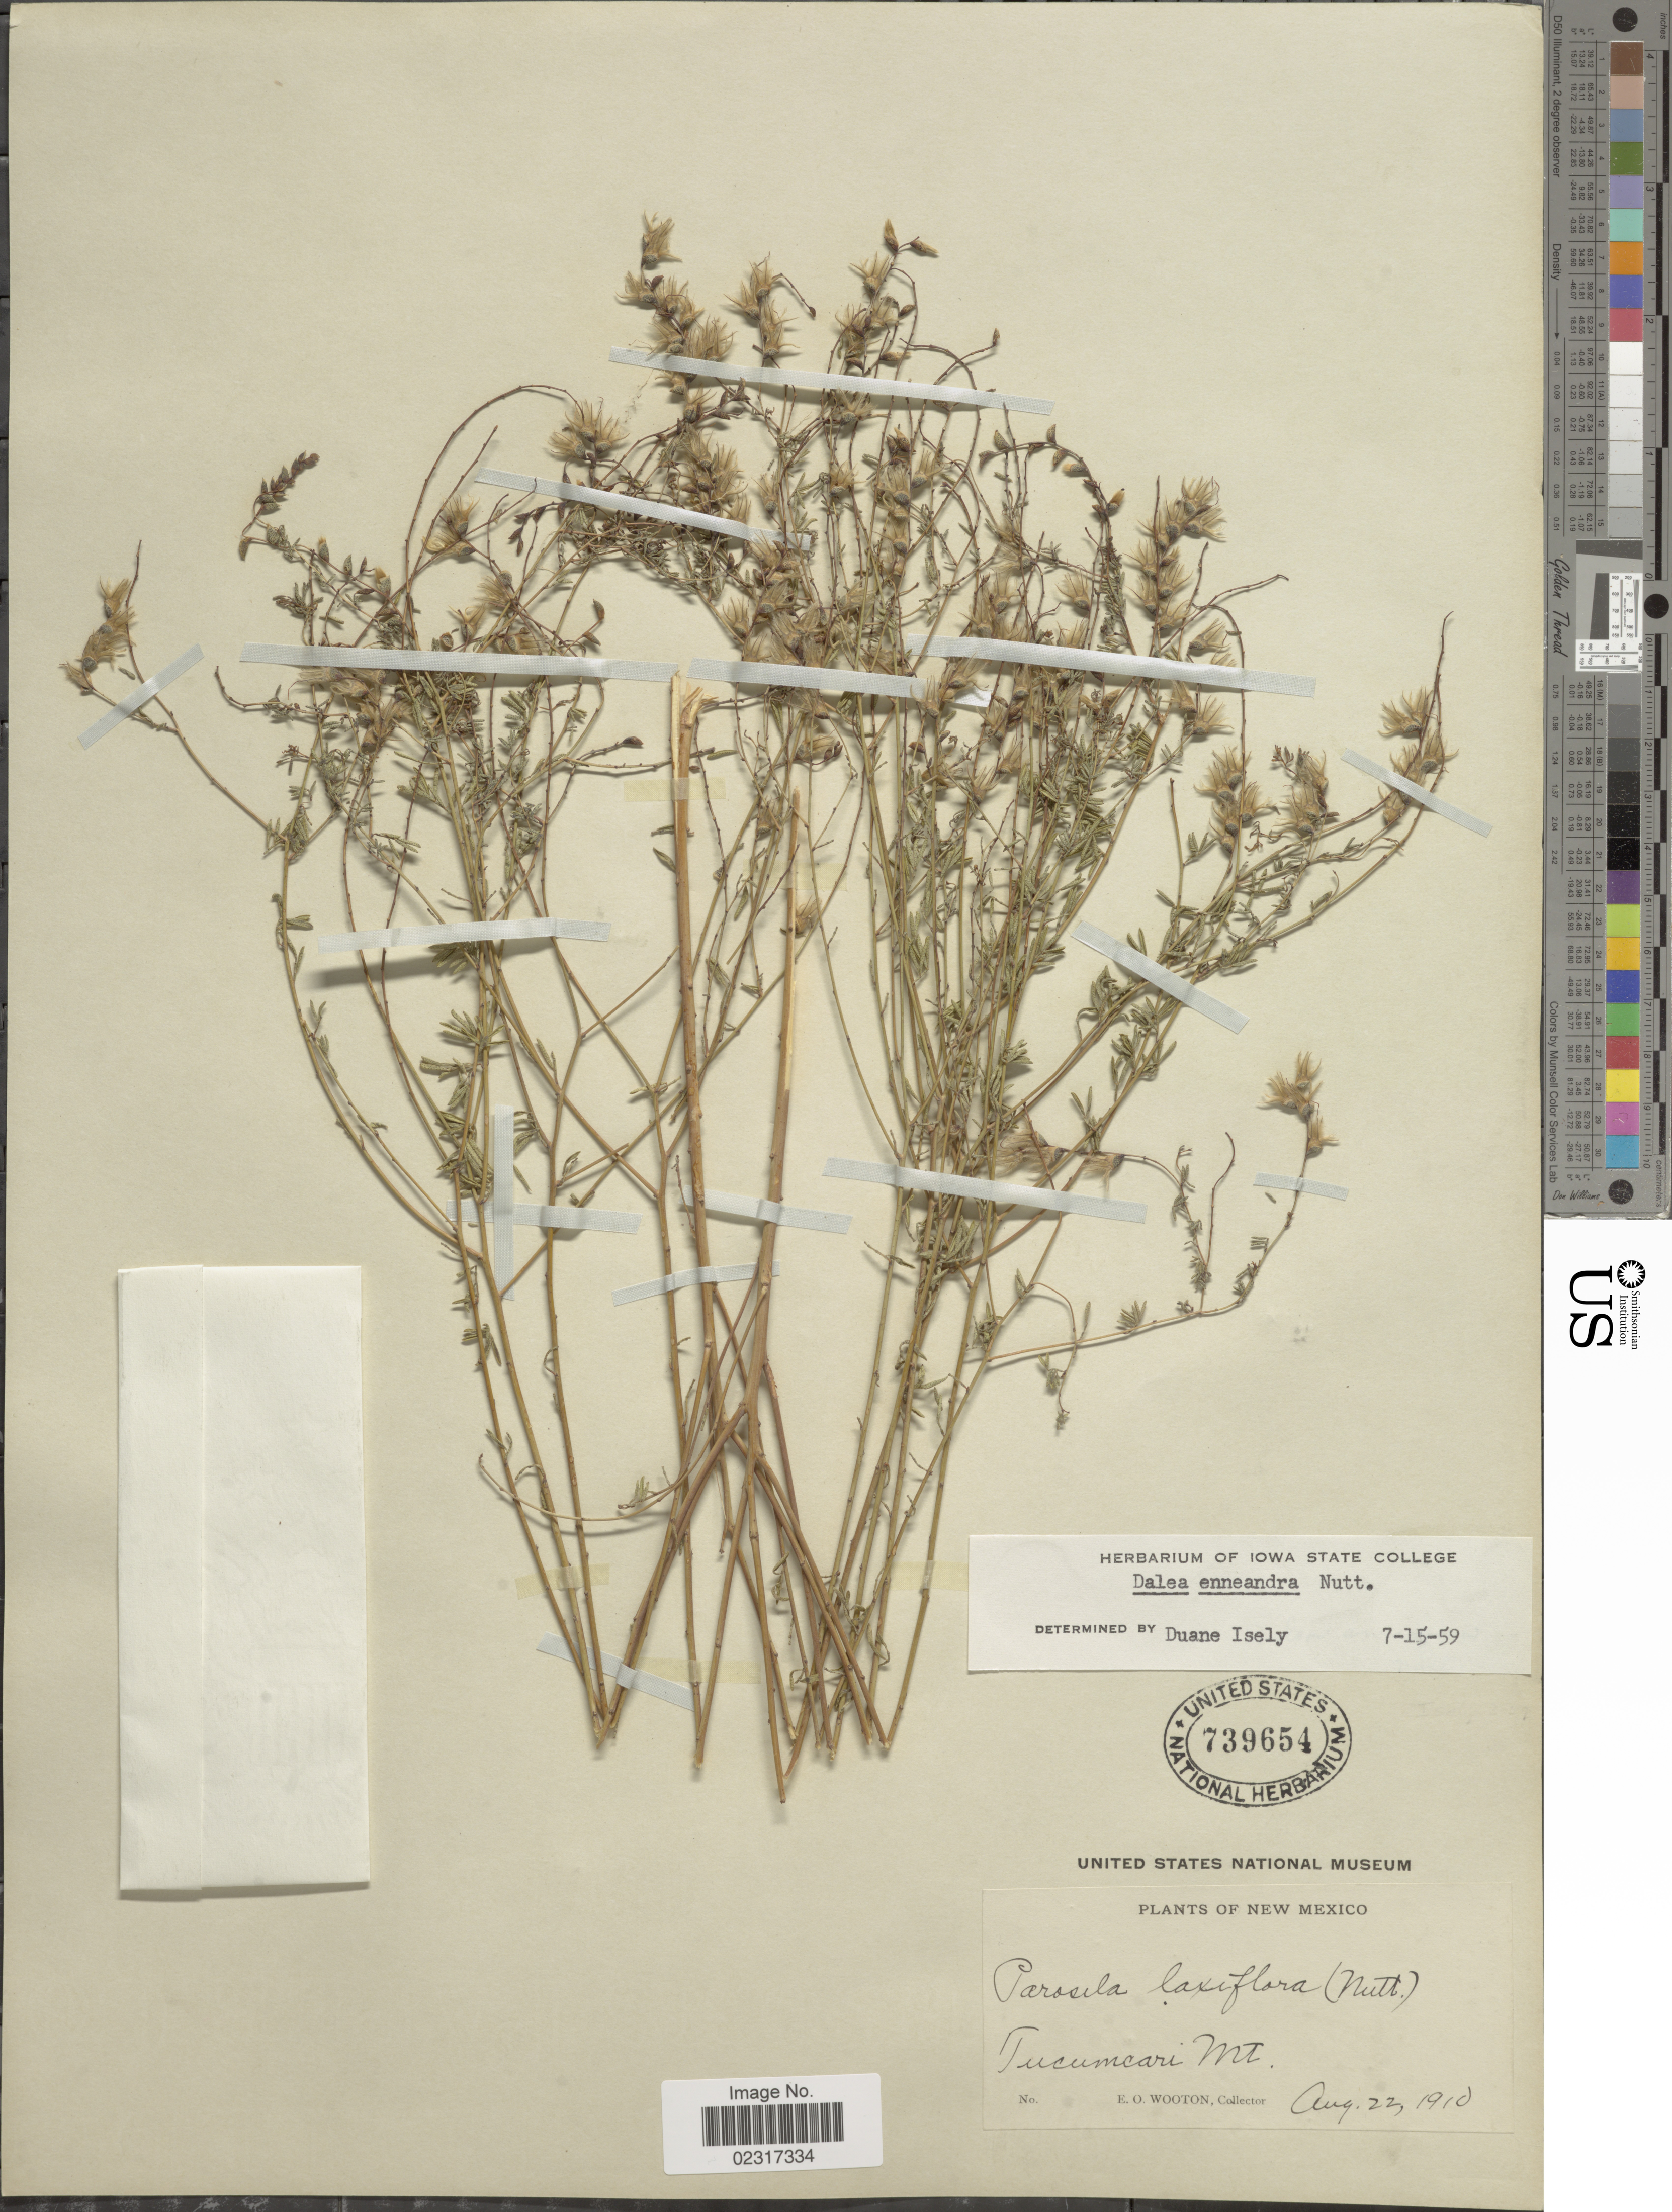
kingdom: Plantae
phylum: Tracheophyta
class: Magnoliopsida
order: Fabales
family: Fabaceae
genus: Dalea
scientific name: Dalea enneandra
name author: Nutt.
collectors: E. O. Wooton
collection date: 1910-07-22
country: United States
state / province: New Mexico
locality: Tucumcari Mt.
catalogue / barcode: US 739654